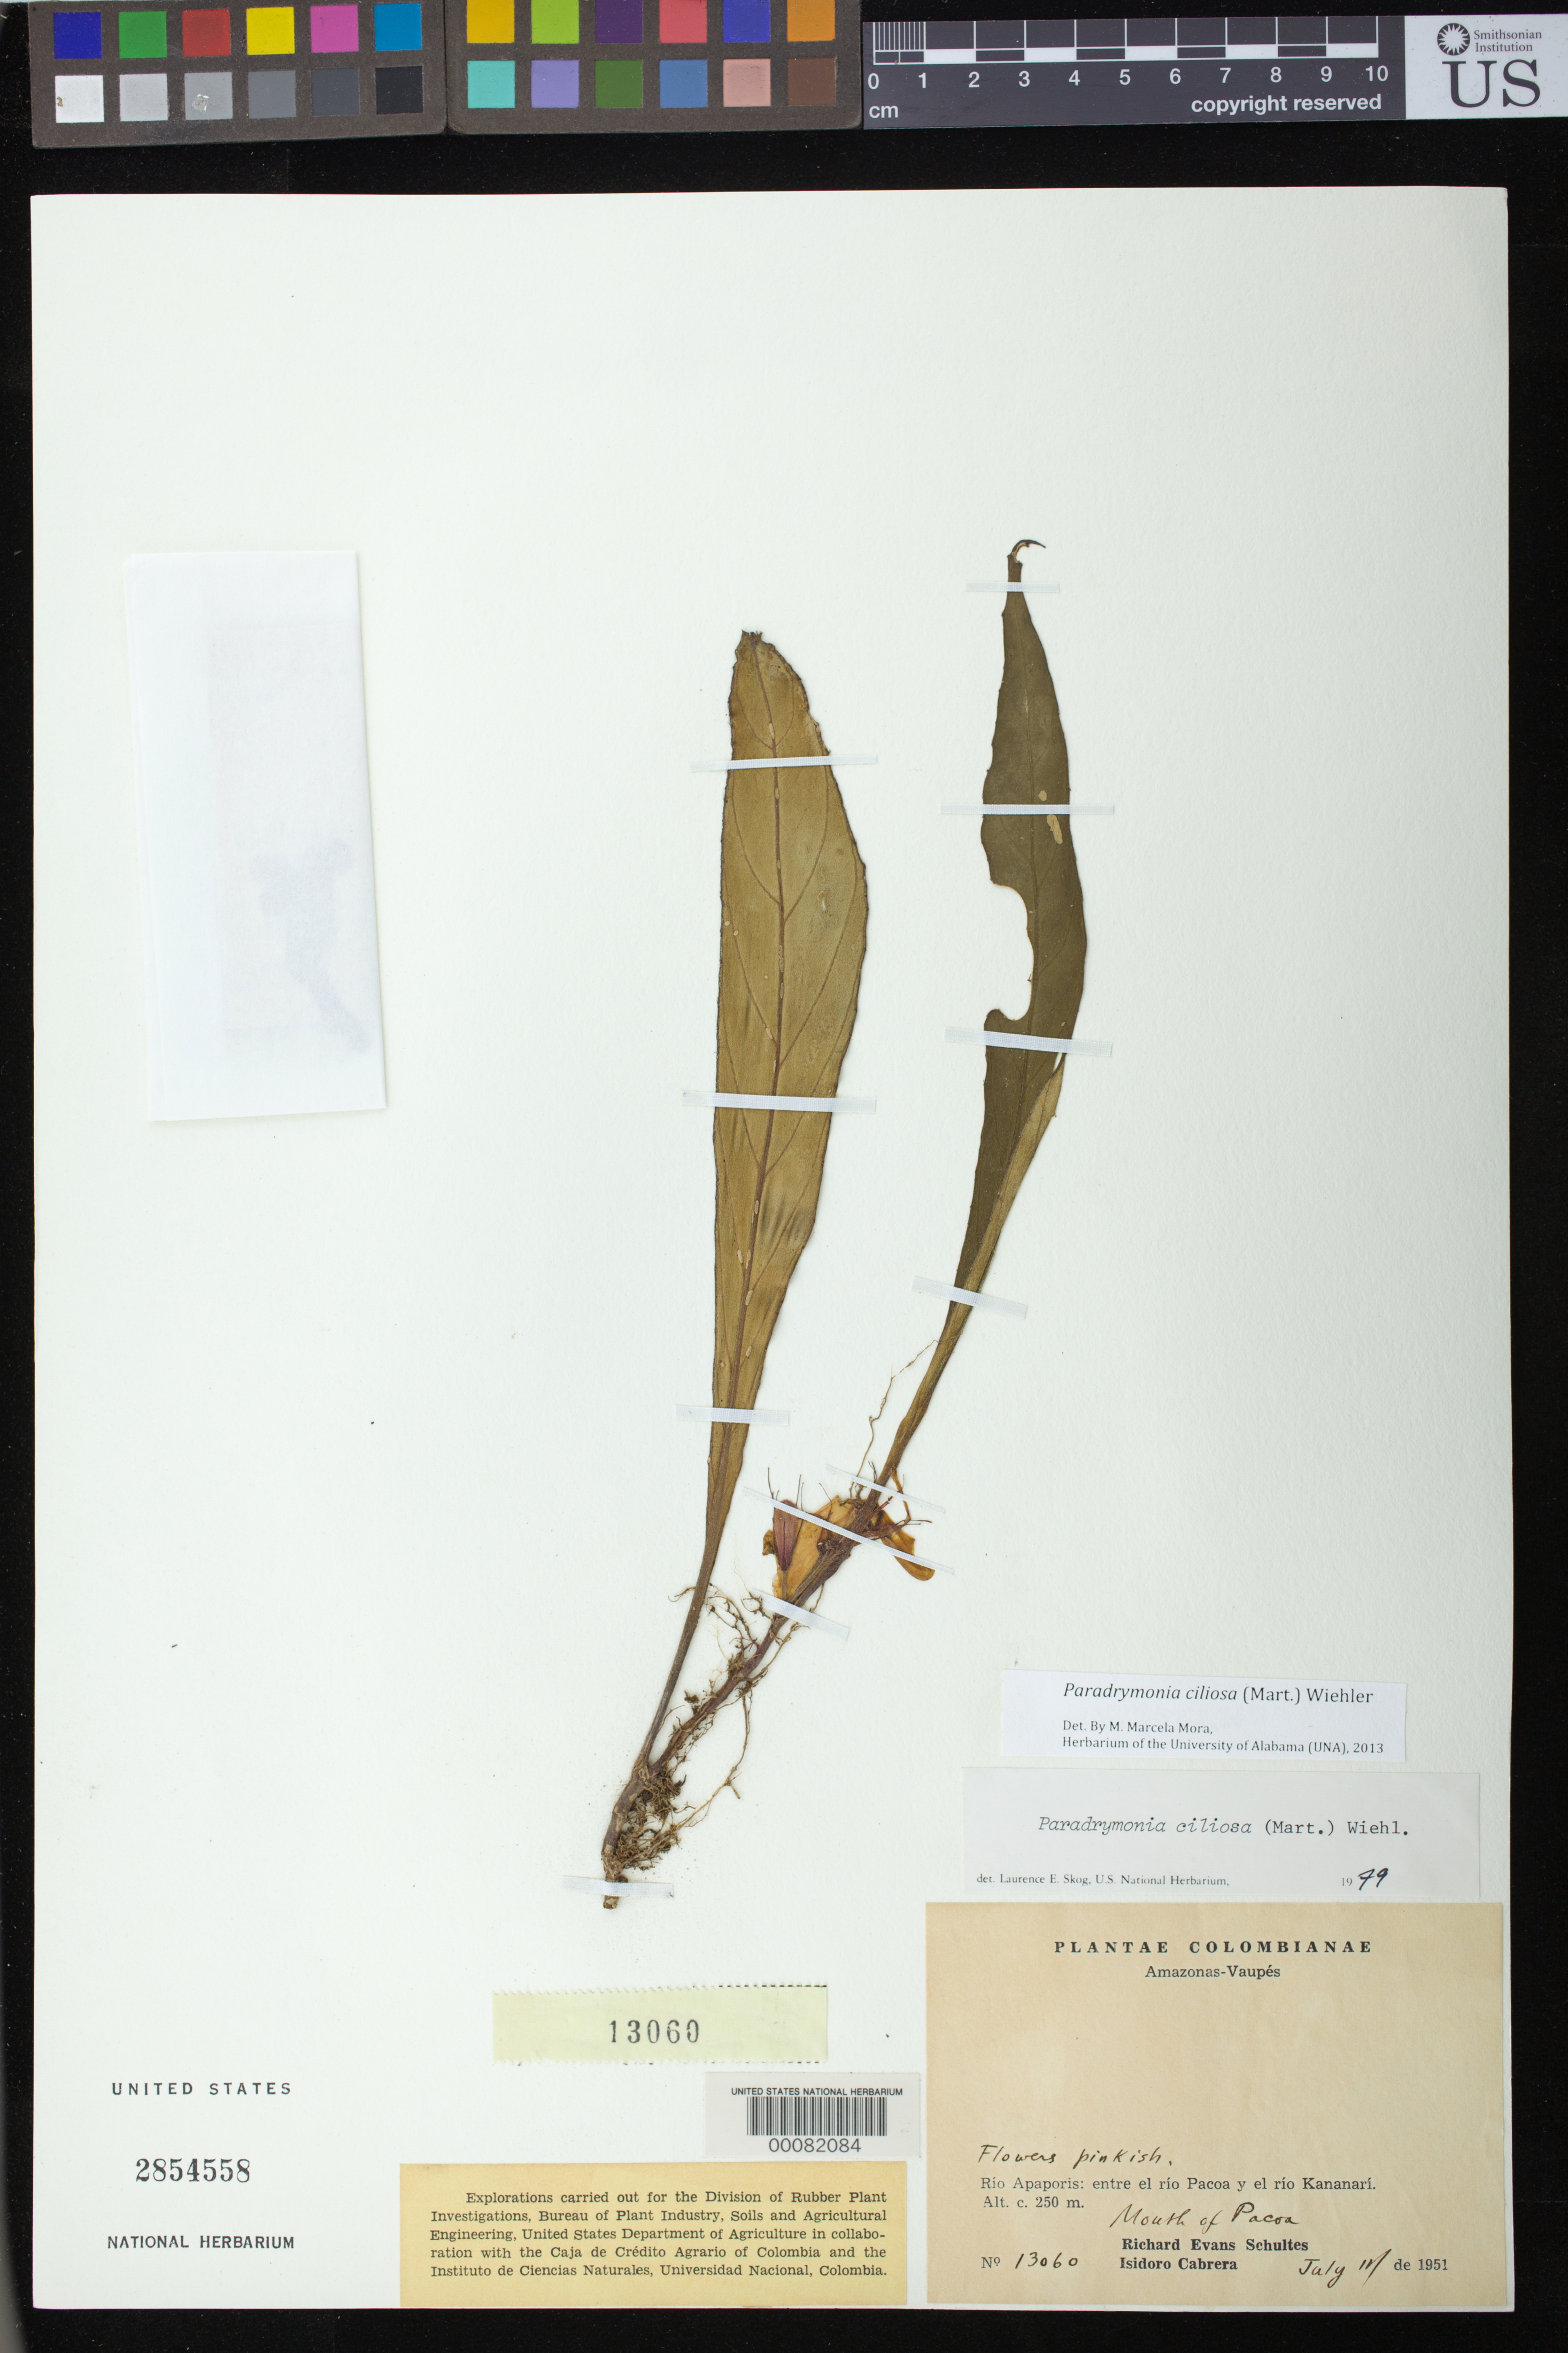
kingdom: Plantae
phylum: Tracheophyta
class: Magnoliopsida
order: Lamiales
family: Gesneriaceae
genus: Paradrymonia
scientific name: Paradrymonia ciliosa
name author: (Mart.) Wiehler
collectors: R. E. Schultes & I. Cabrera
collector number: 13060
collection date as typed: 11 Jul 1951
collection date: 1951-07-11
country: Colombia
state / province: Amazônas / Vaupés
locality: Rio Apaporis, between Pacoa and Kananari Rivers, mouth of Pacoa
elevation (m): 250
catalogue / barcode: US 2854558